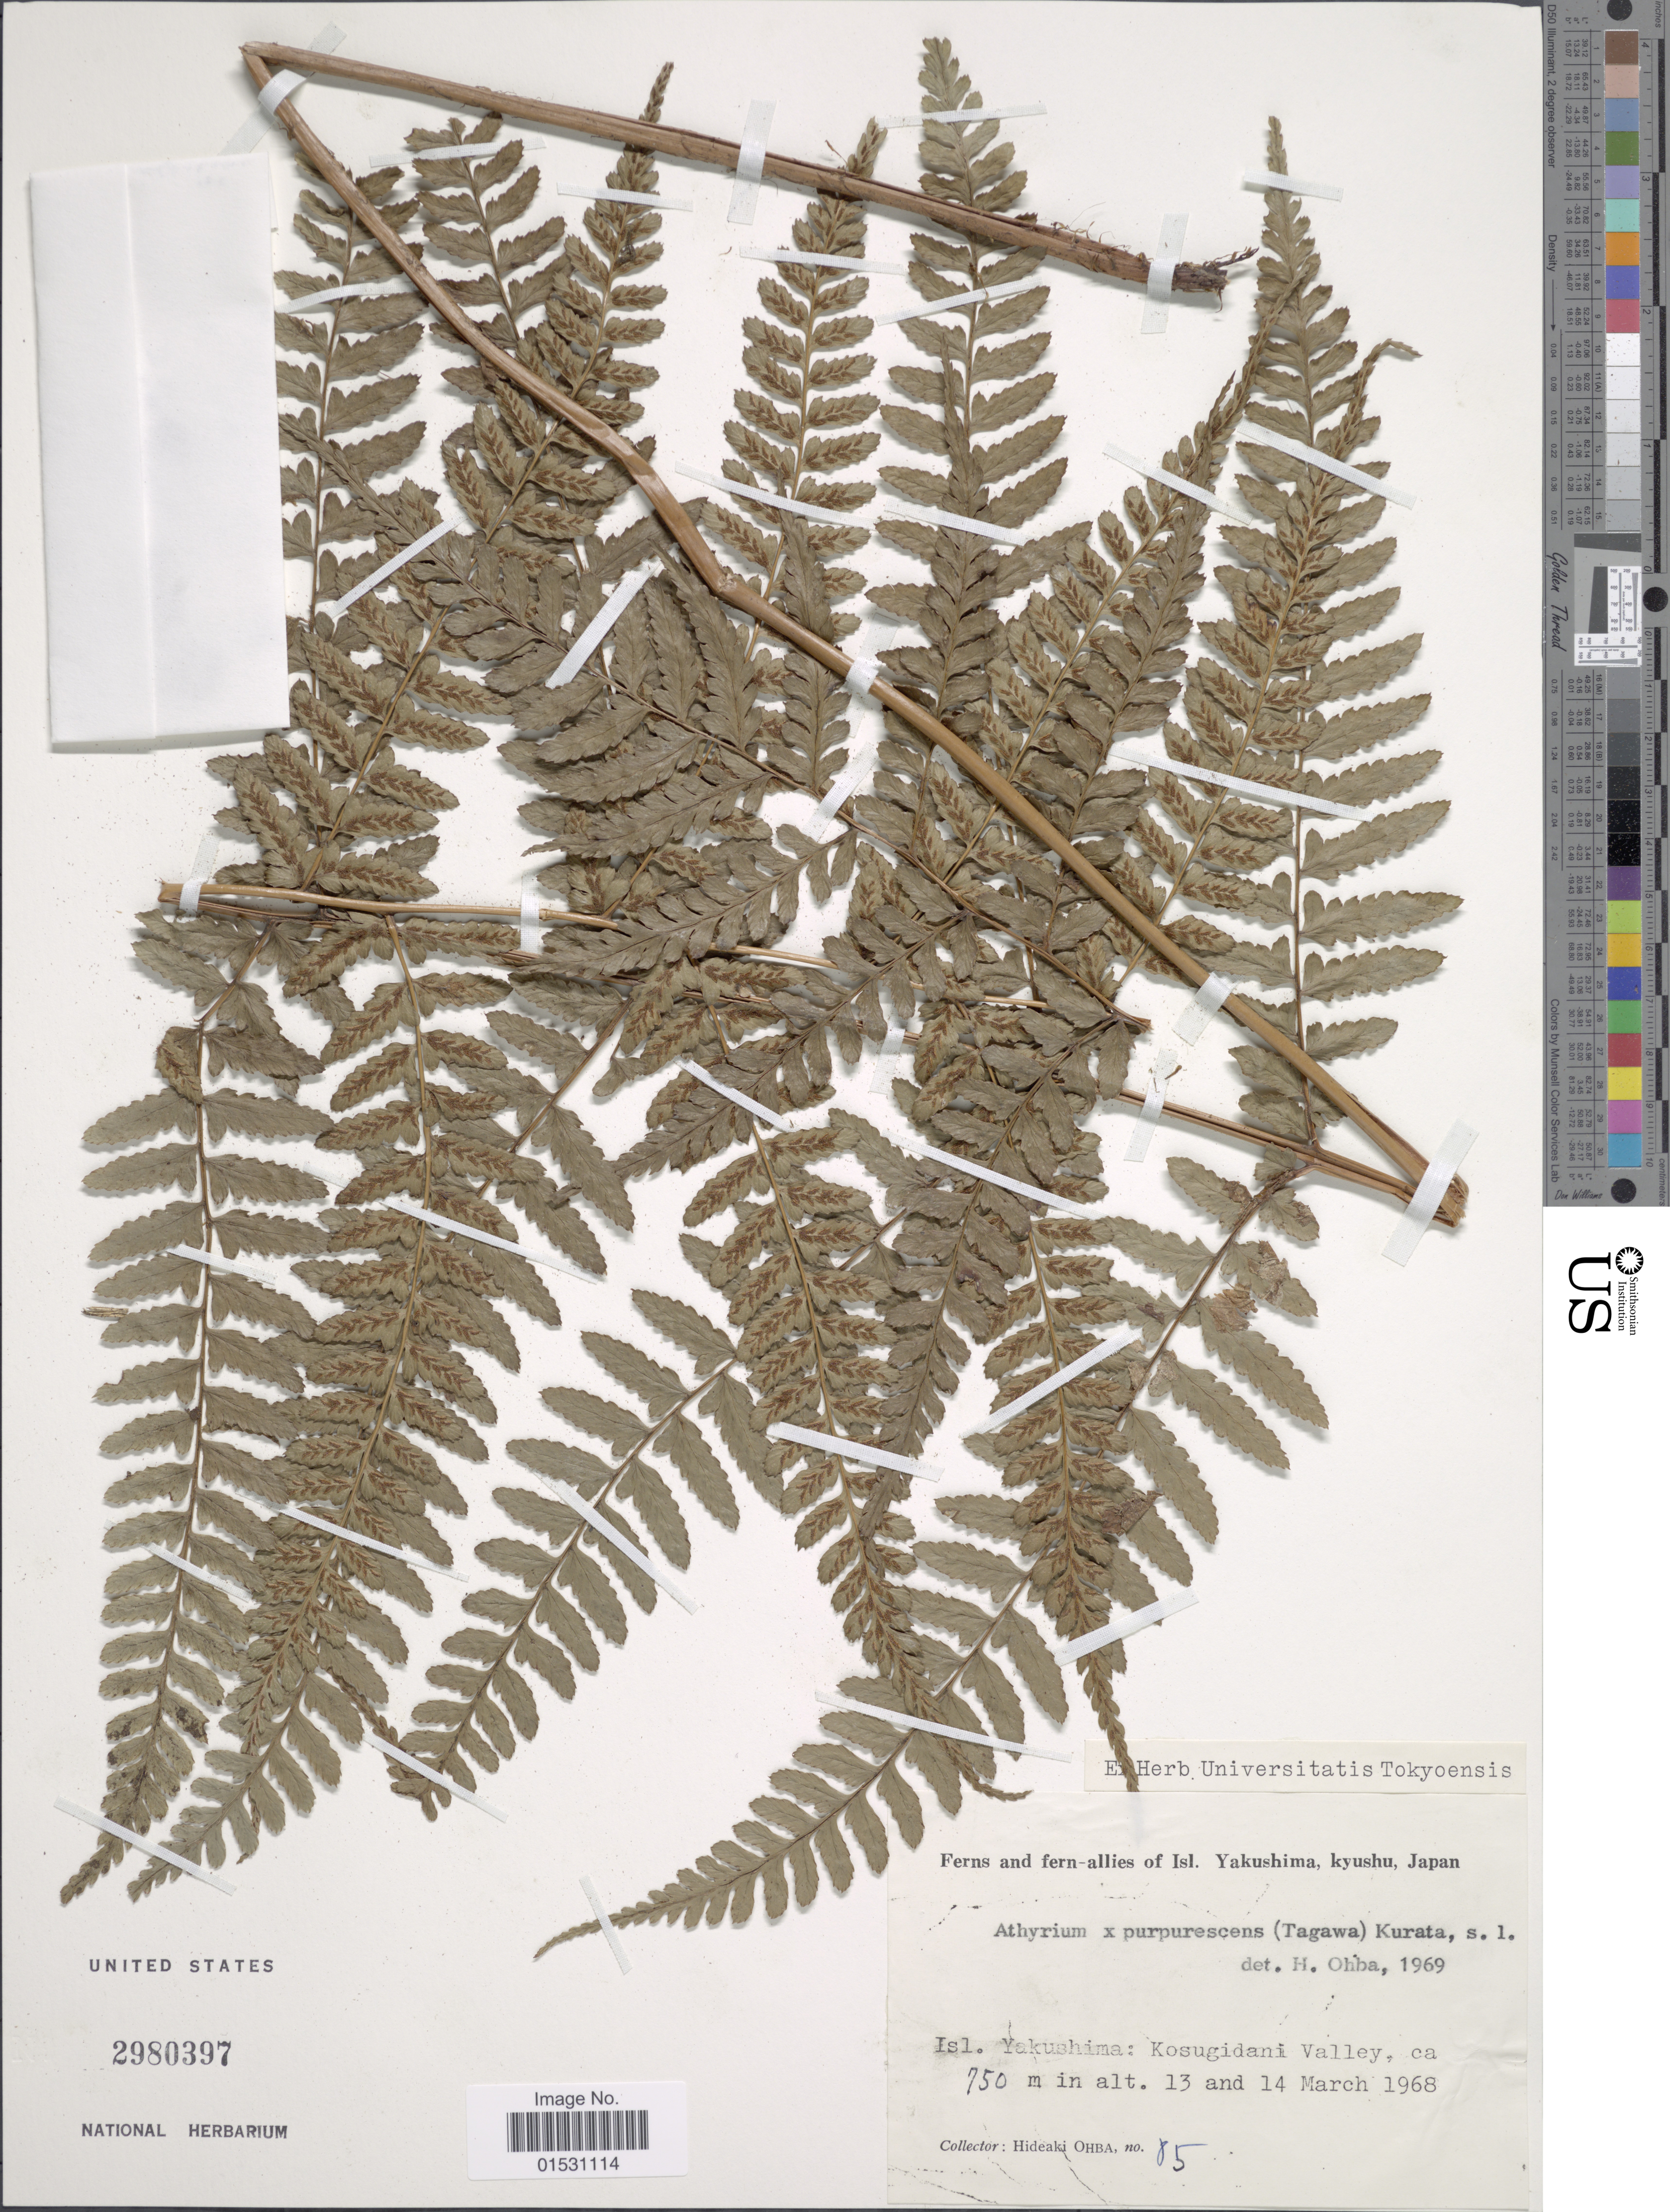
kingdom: Plantae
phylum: Tracheophyta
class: Polypodiopsida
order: Polypodiales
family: Athyriaceae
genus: Athyrium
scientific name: Athyrium x purpurascens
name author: (Tagawa) Sa. Kurata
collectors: H. Ohba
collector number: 85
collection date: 1968-03-13/1968-03-14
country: Japan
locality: Kyushu, Isl. Yakushima: Kosugidani Valley.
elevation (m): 750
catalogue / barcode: US 2980397